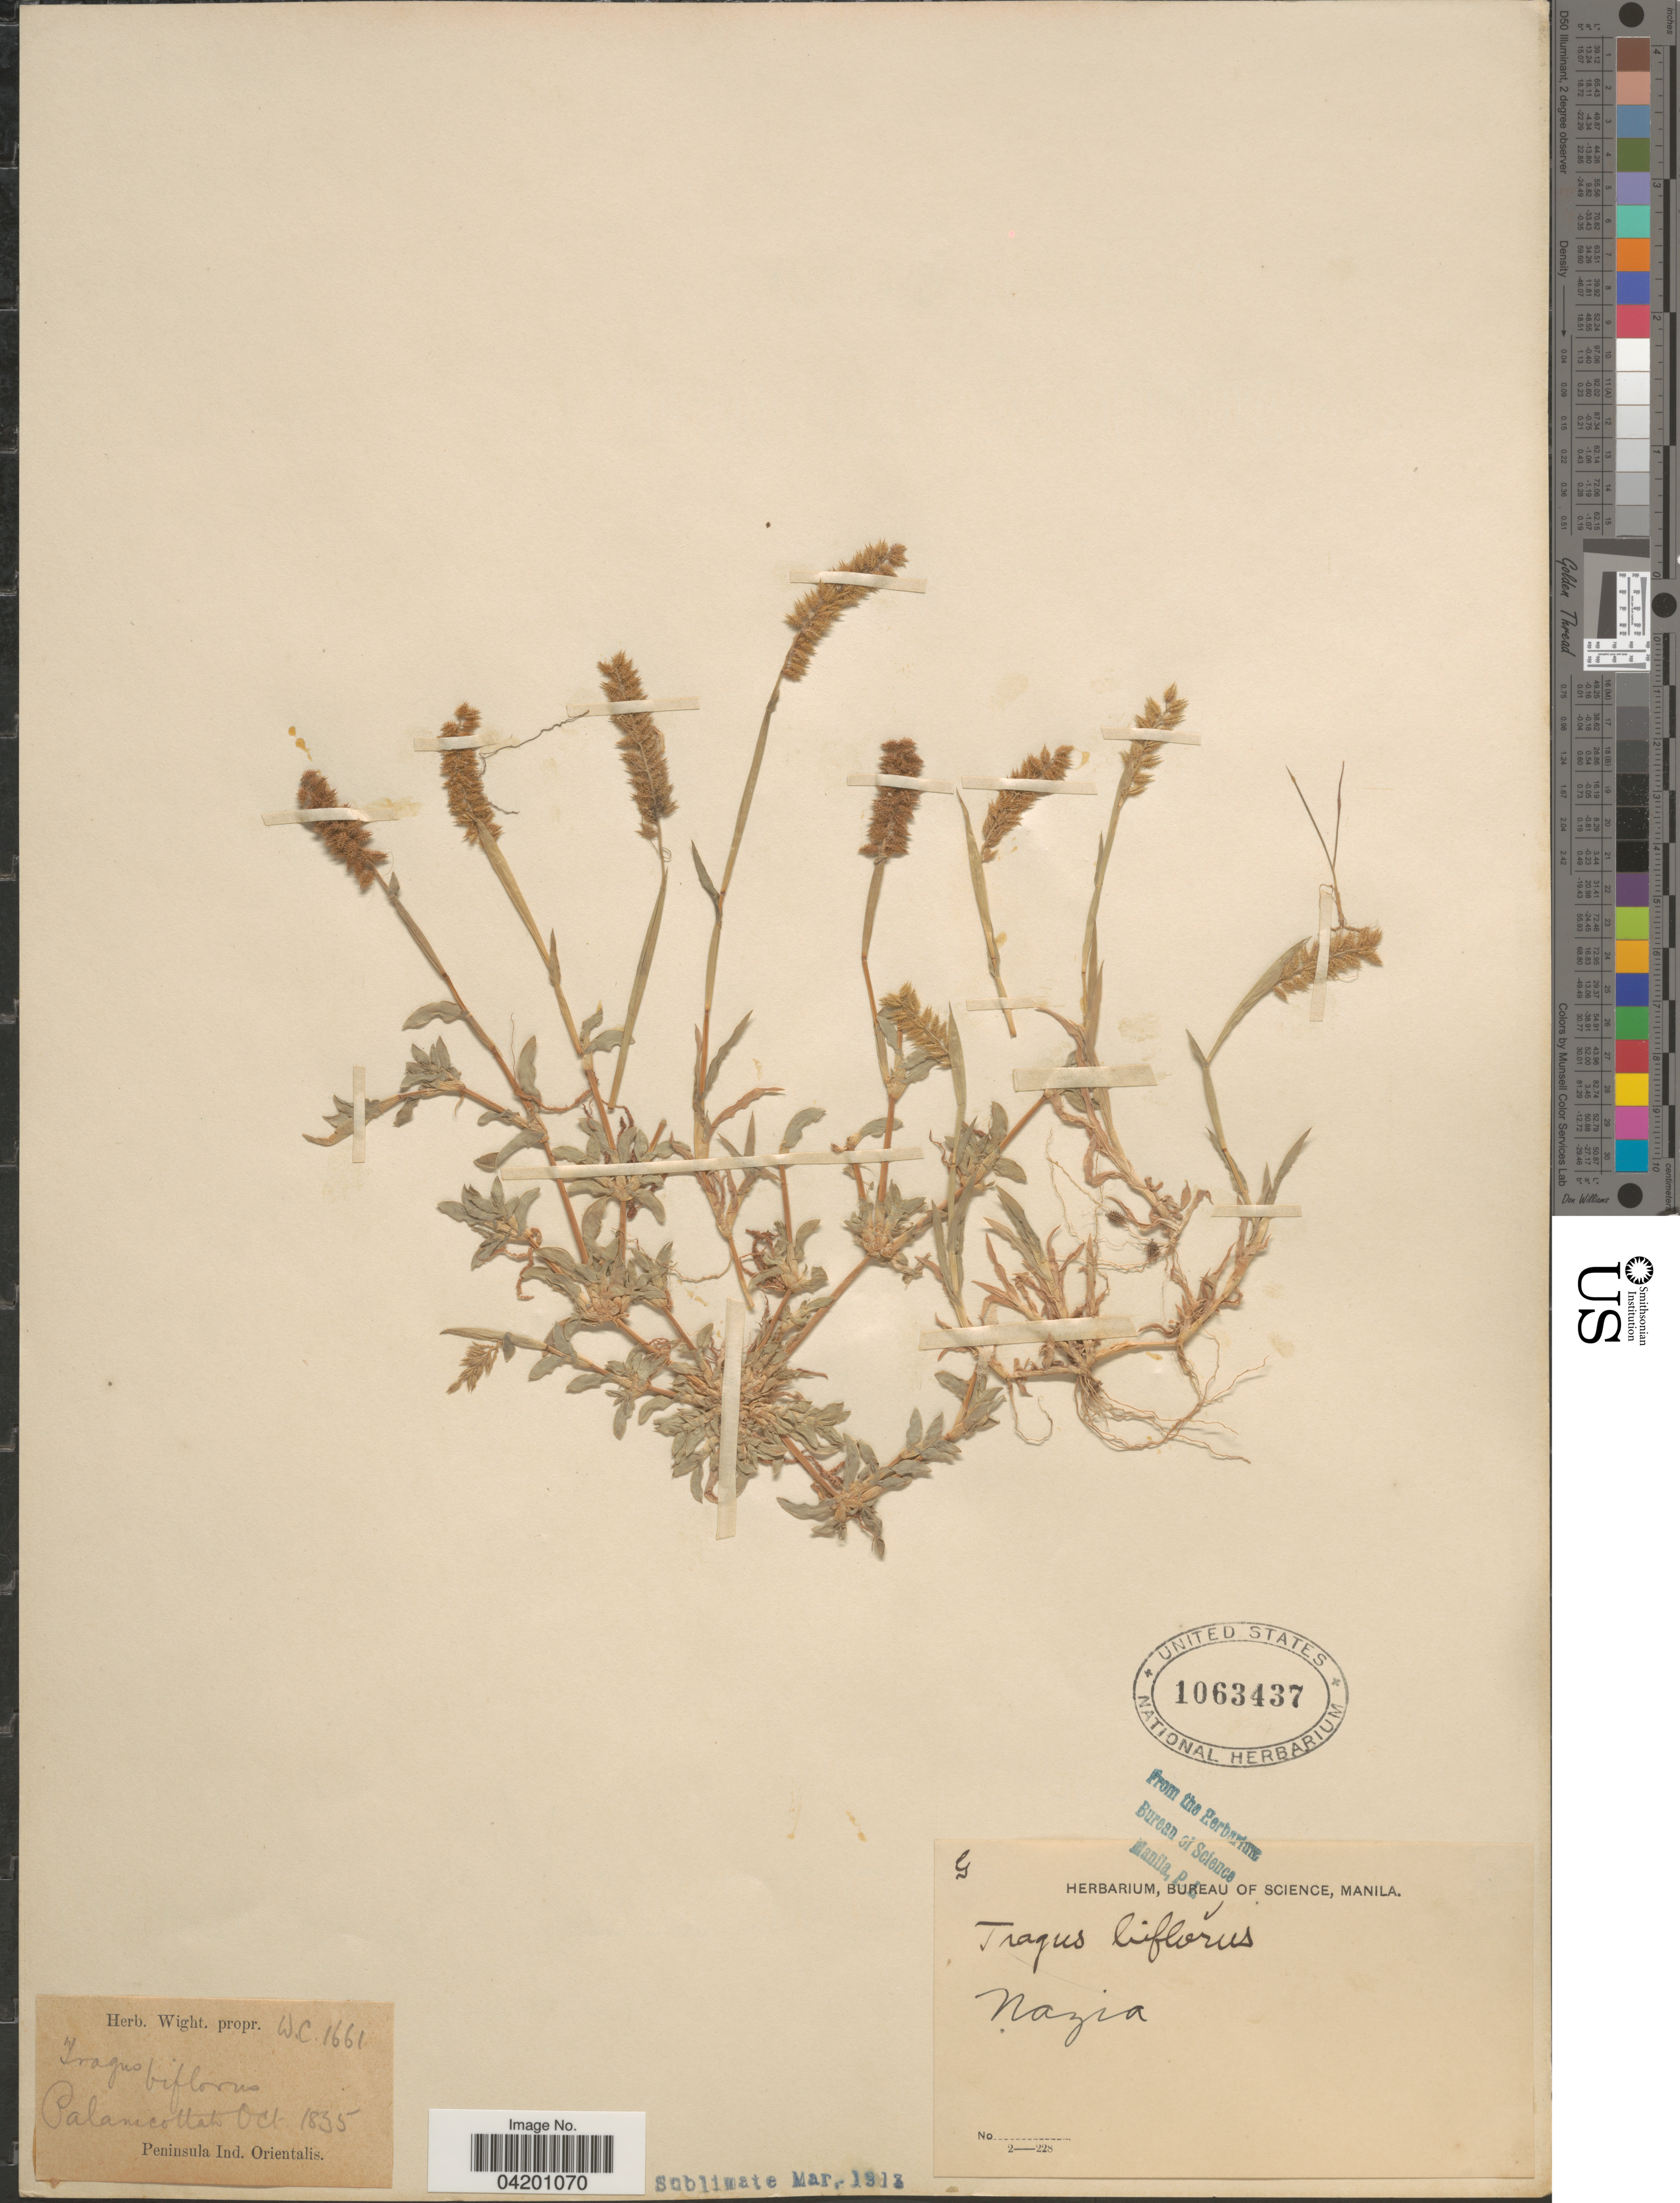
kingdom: Plantae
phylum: Tracheophyta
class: Liliopsida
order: Poales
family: Poaceae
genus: Tragus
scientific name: Tragus racemosus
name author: (L.) All.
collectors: ex Herb. Wight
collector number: W.C.1661?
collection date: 1835-10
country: India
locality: Palamcottah. Peninsula Ind. Orientalis.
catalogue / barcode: US 1063437